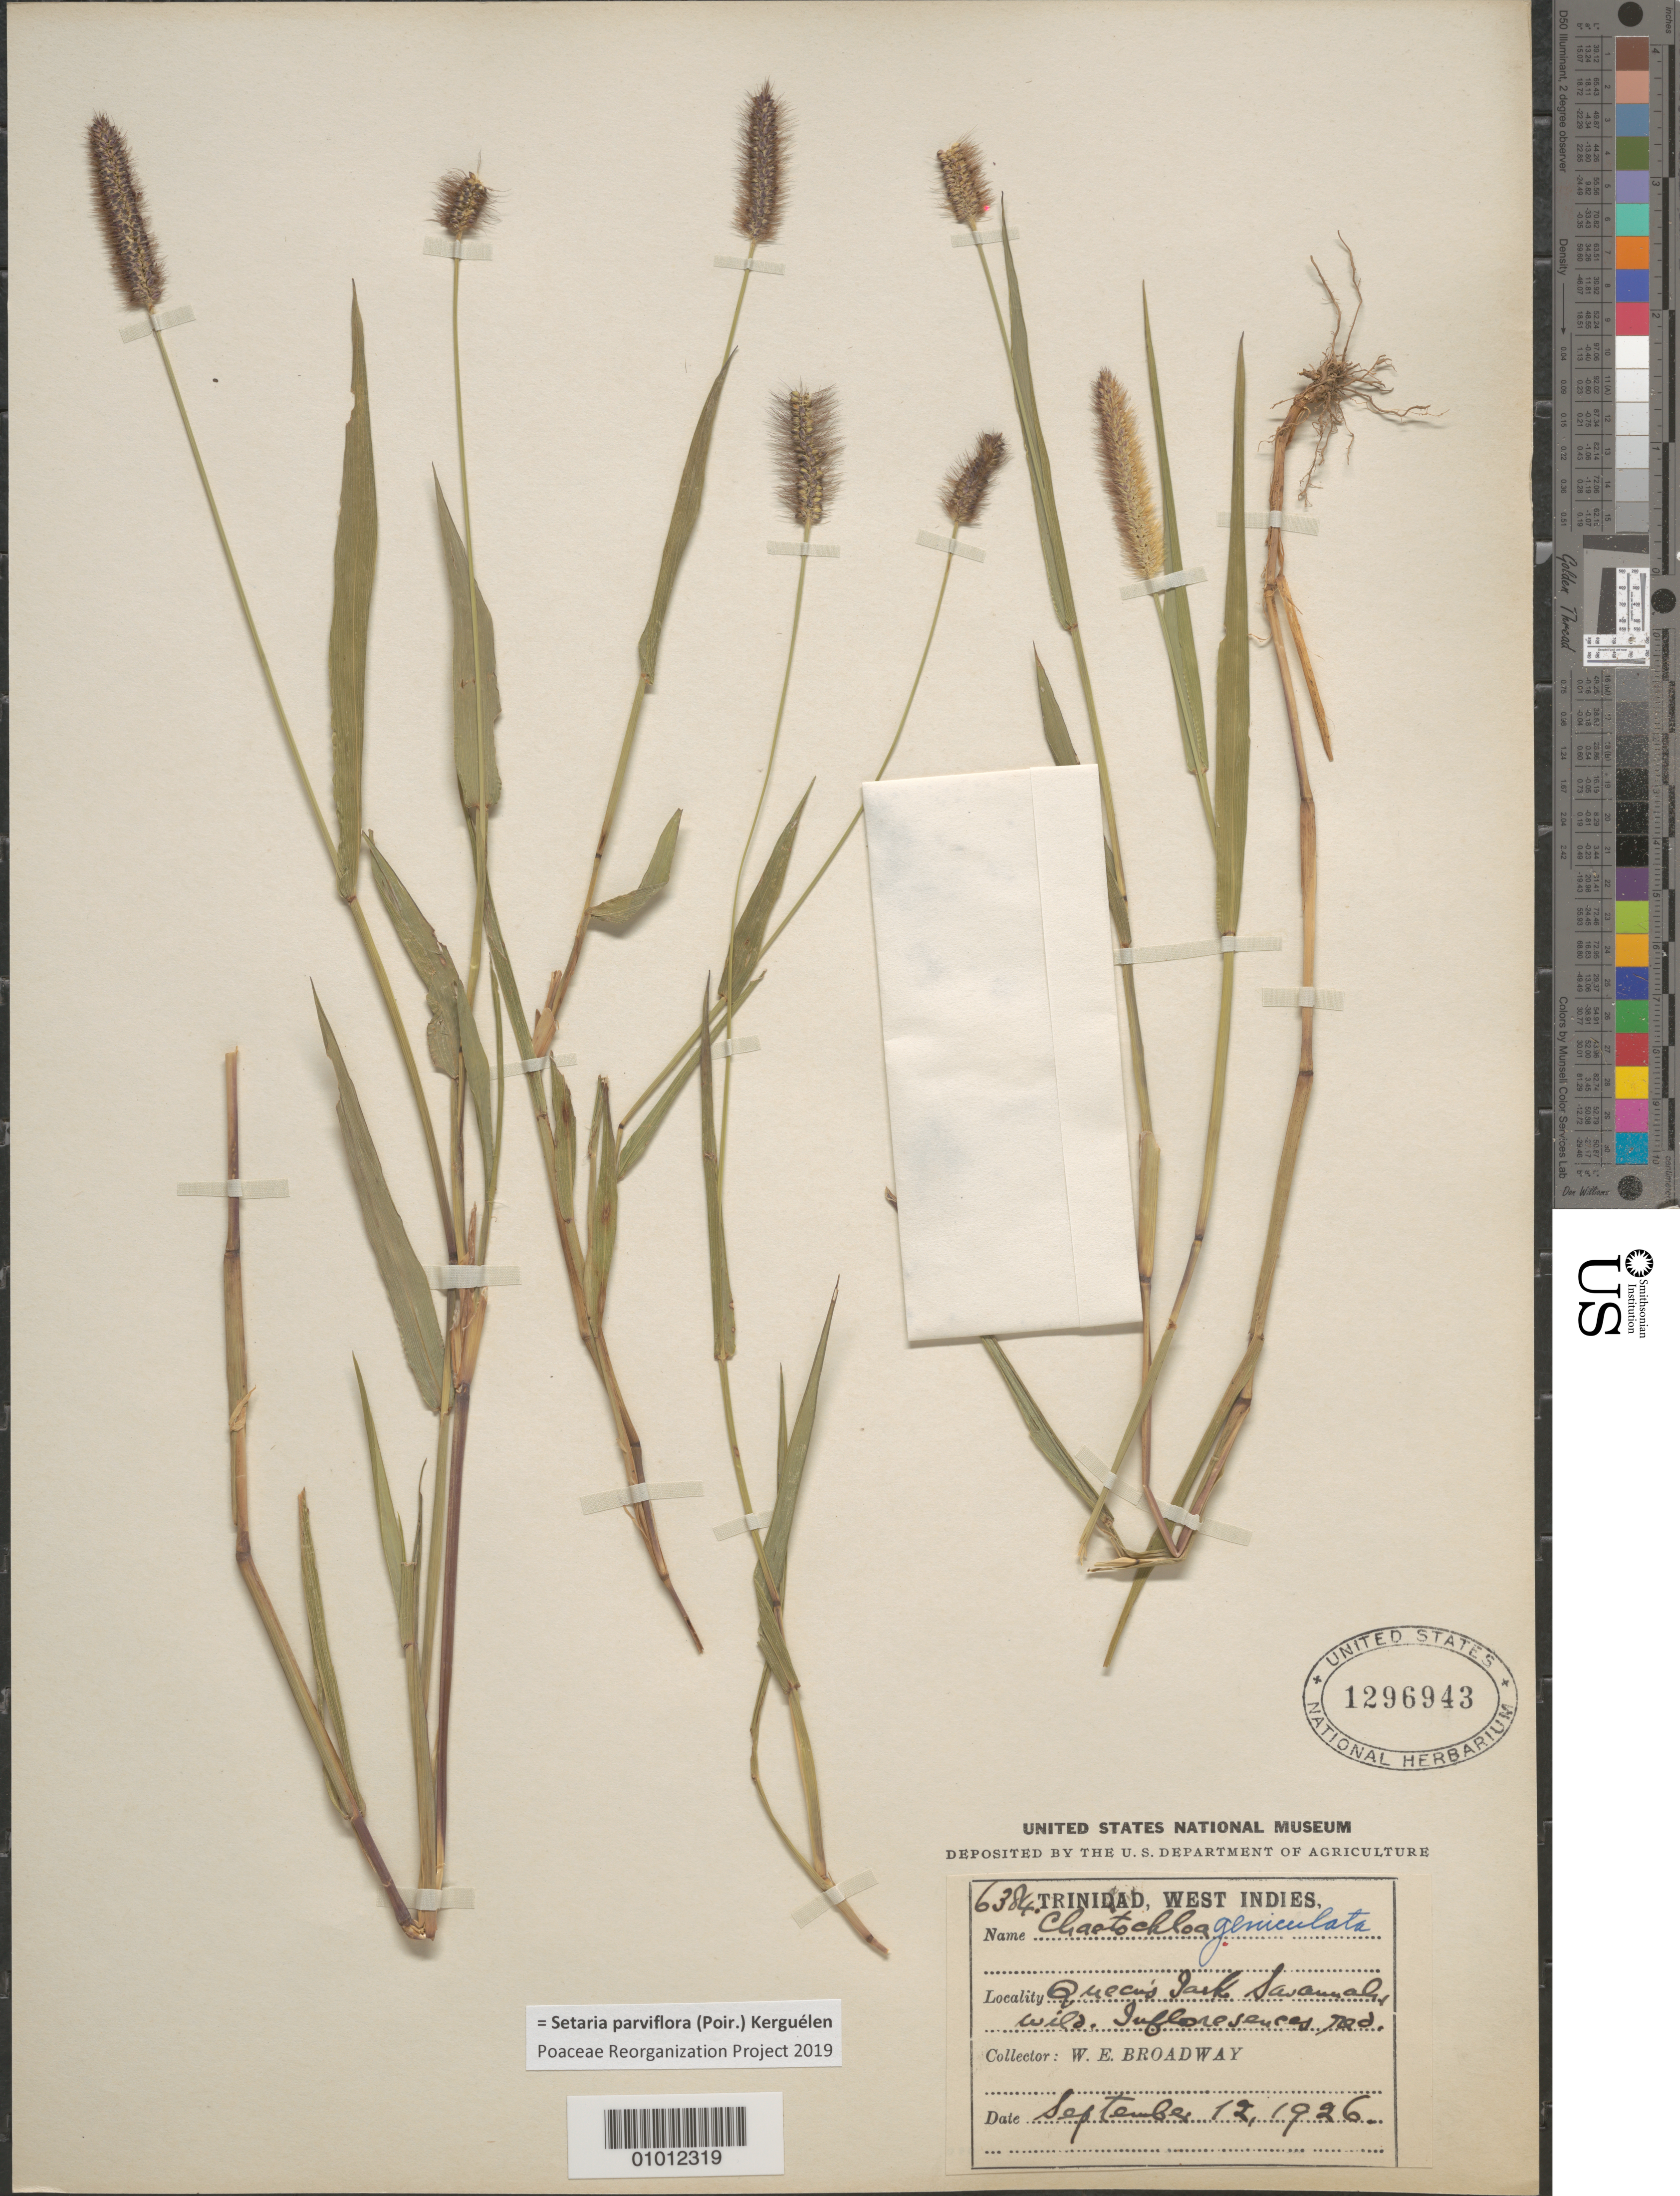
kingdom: Plantae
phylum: Tracheophyta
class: Liliopsida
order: Poales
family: Poaceae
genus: Setaria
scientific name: Setaria parviflora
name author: (Poir.) Kerguélen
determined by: Poaceae Reorganization Project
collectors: W. E. Broadway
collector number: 6384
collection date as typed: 12 Sep 1926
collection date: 1926-09-12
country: Trinidad and Tobago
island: Trinidad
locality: Queen's Park savannah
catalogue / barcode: US 1296943